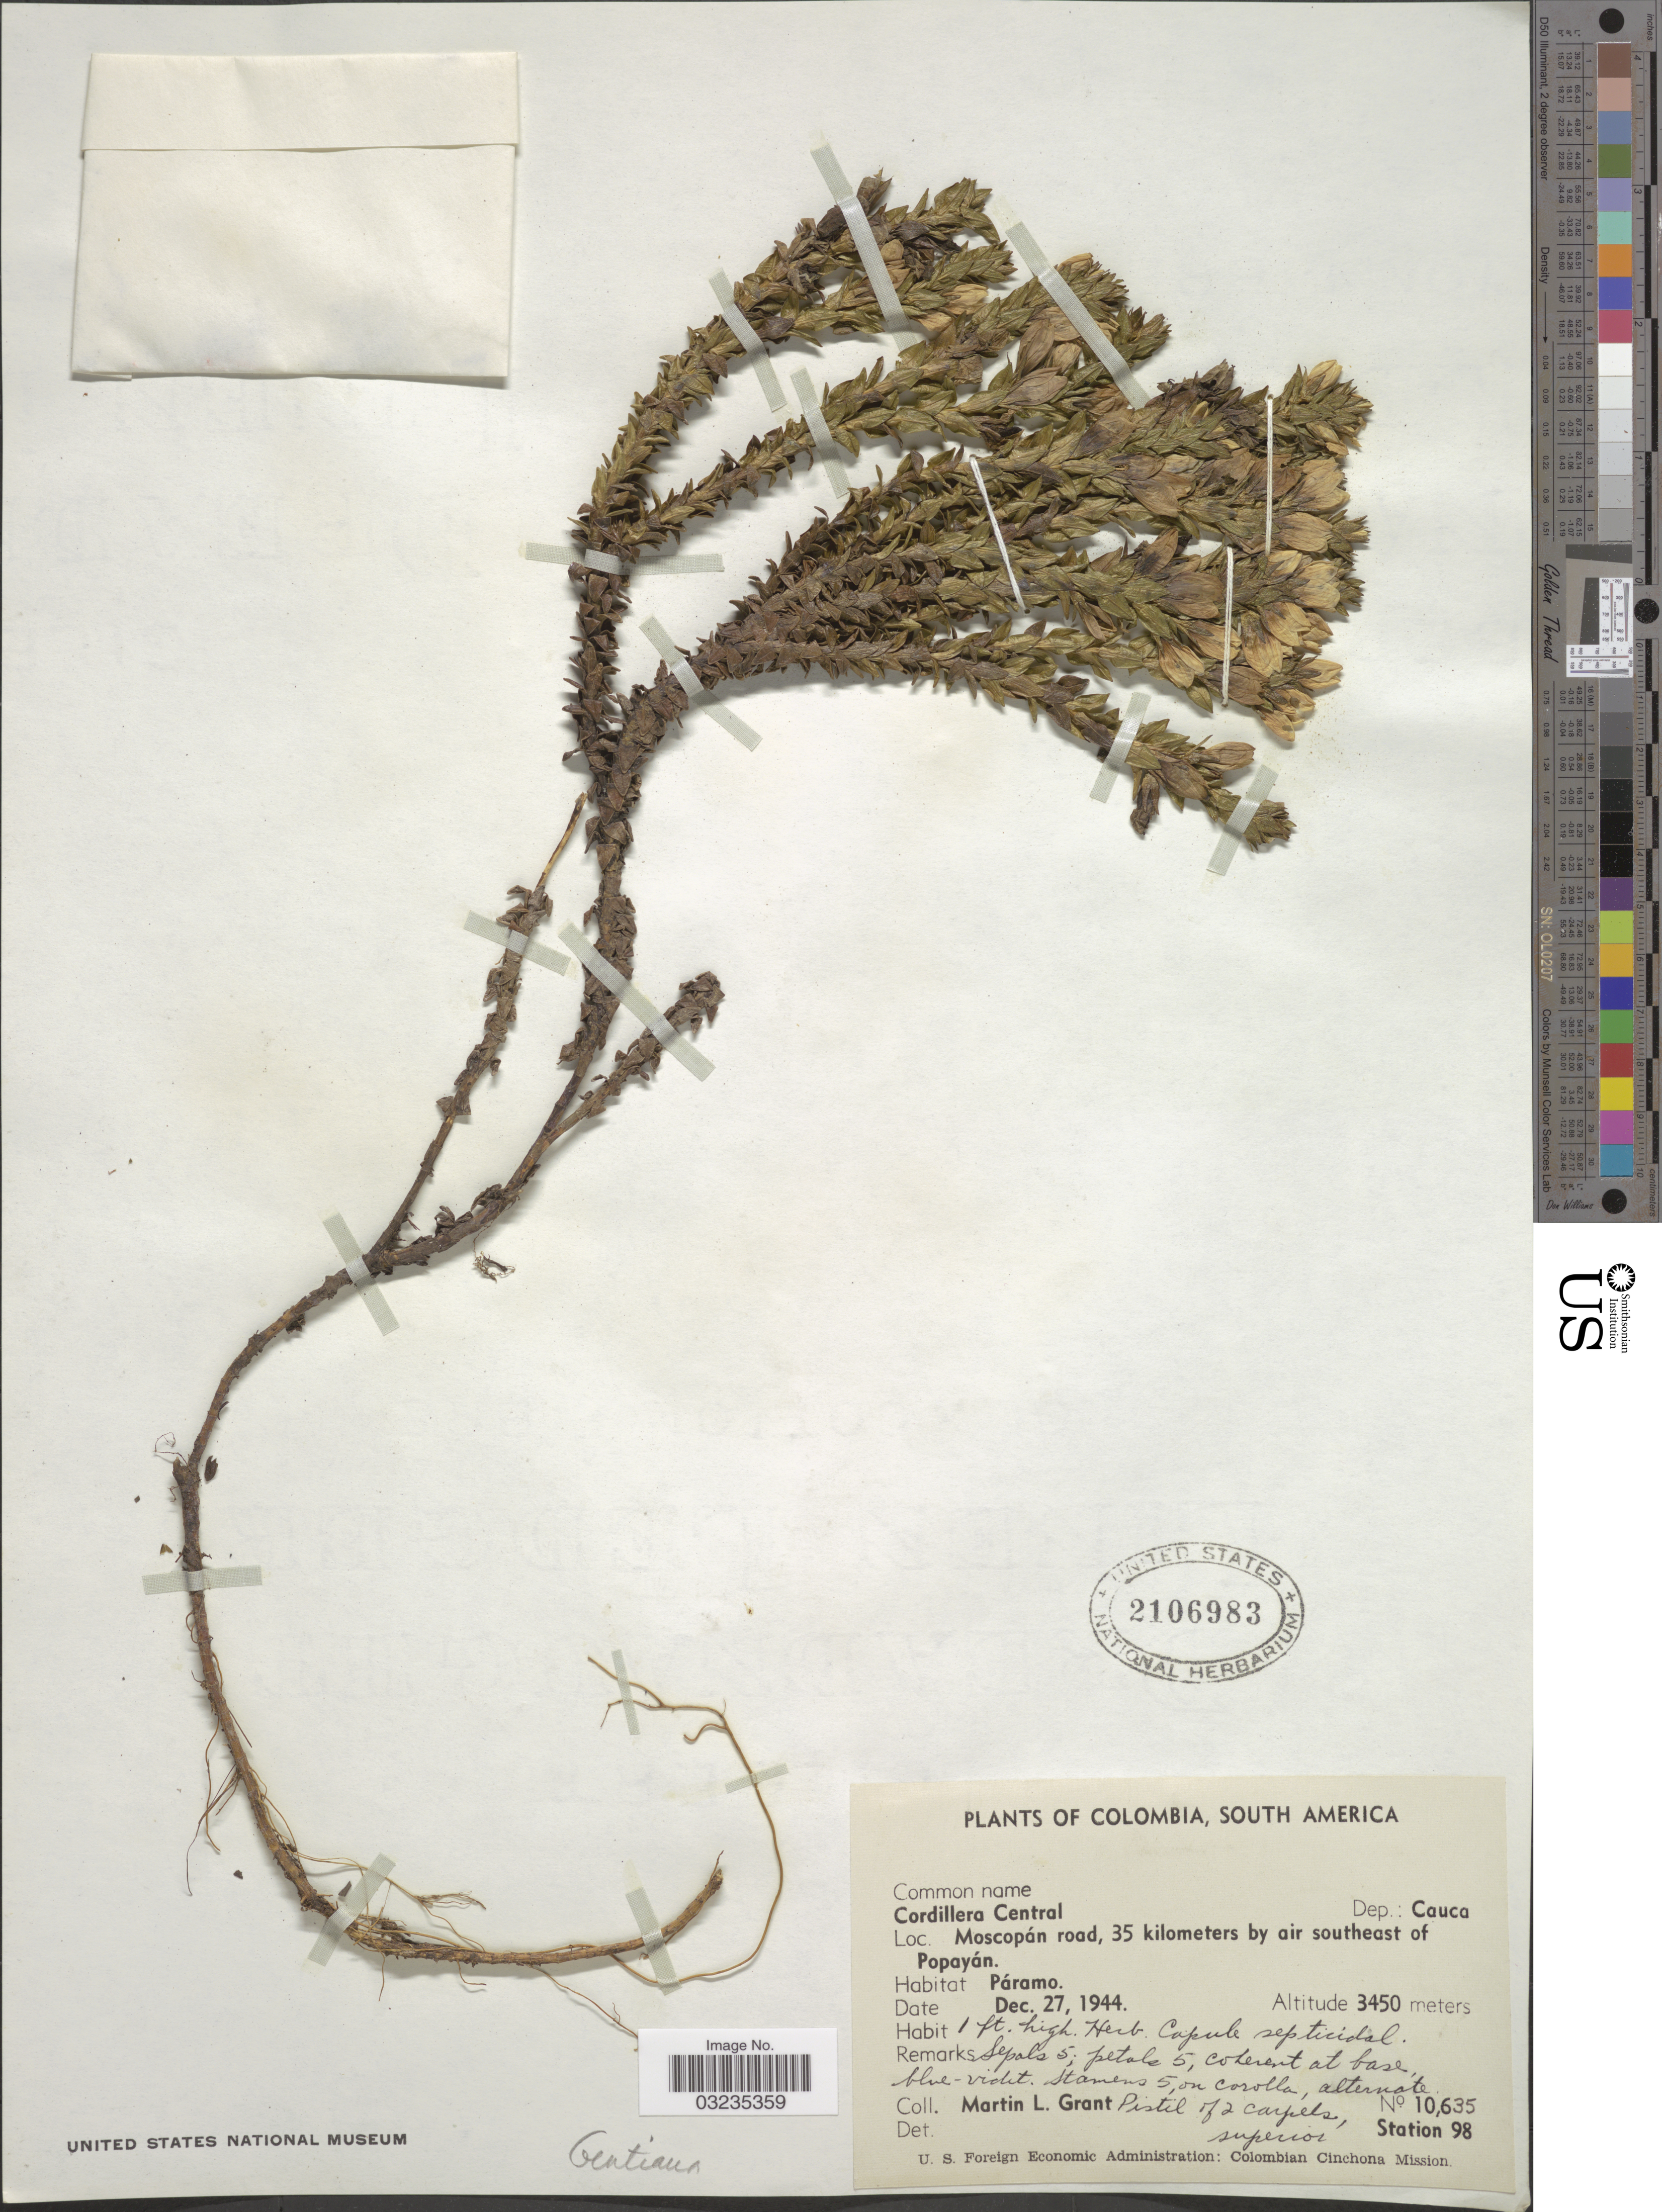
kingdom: Plantae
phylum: Tracheophyta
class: Magnoliopsida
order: Gentianales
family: Gentianaceae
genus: Gentiana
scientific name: Gentiana sp.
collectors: M. L. Grant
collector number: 10635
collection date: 1944-12-27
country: Colombia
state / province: Cauca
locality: Cordillera Central. Dep.: Cauca. Moscopán road, 35 kilometers by air southeast of Popayán.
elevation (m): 3450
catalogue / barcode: US 2106983